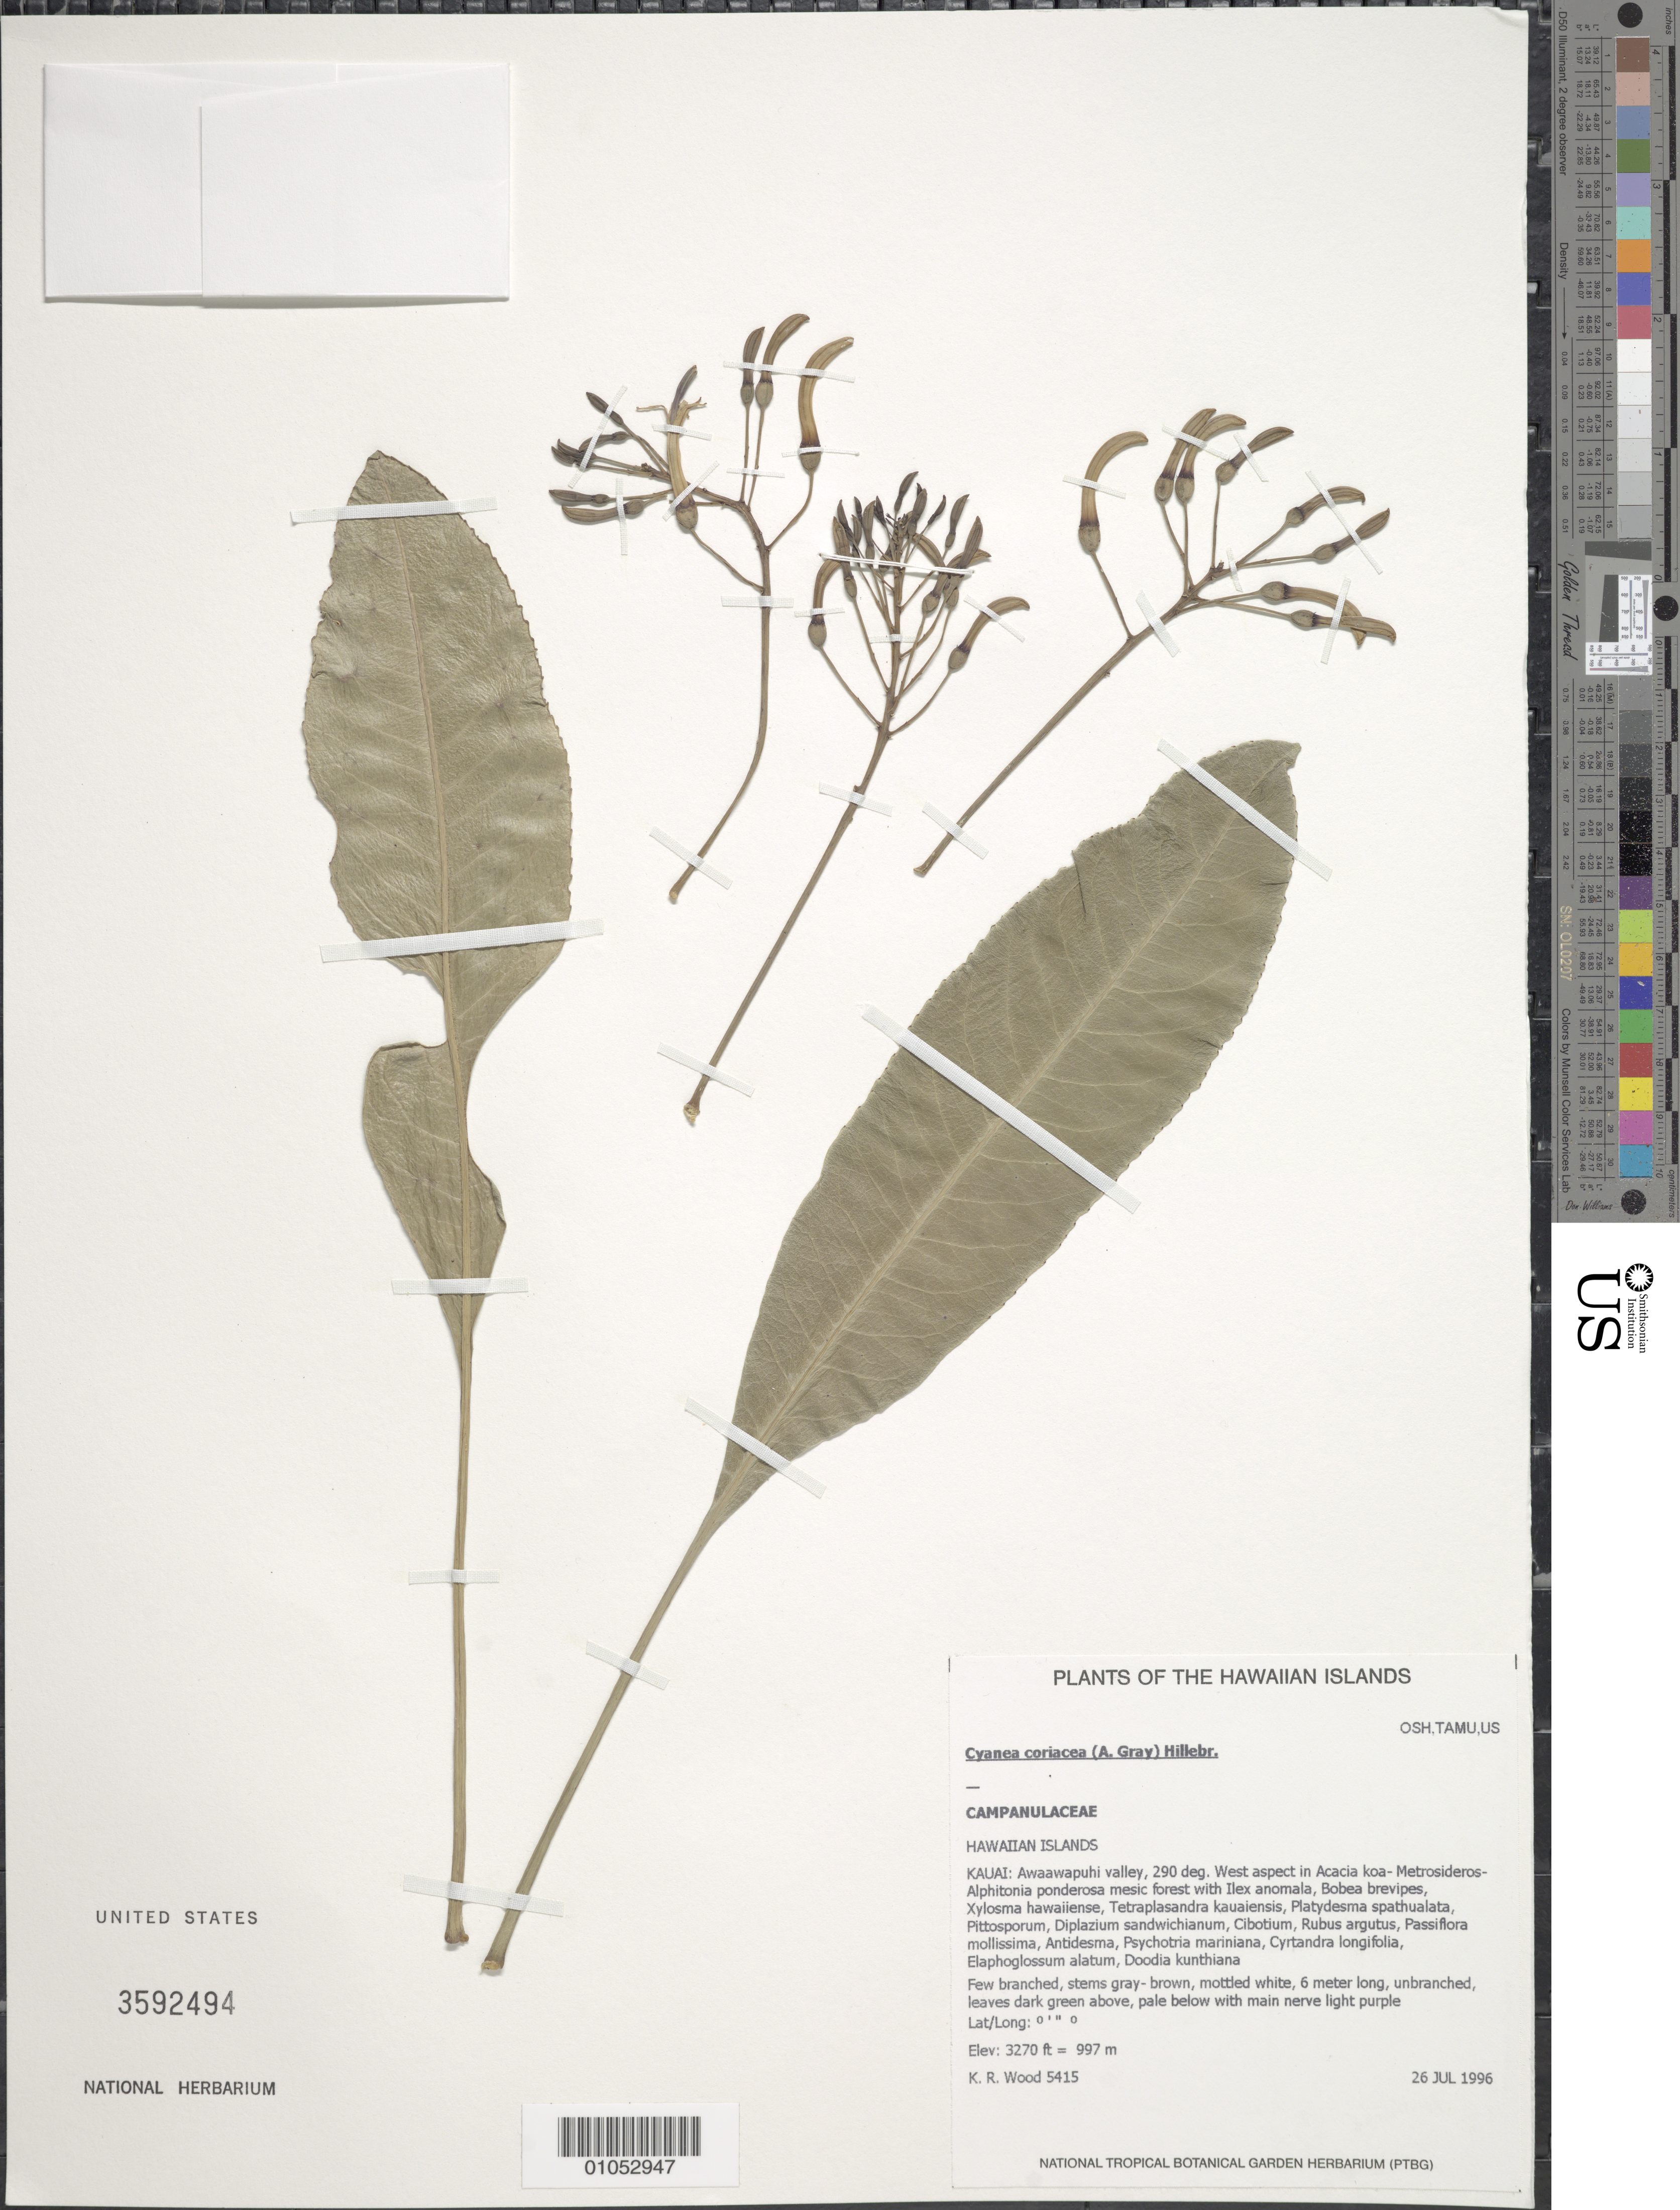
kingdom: Plantae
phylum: Tracheophyta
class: Magnoliopsida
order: Asterales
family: Campanulaceae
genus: Cyanea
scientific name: Cyanea coriacea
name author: (A. Gray) Hillebr.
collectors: K. R. Wood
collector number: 5415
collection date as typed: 26 Jul 1996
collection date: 1996-07-26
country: United States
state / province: Hawaii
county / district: Kauai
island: Kaua'i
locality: Awaawaouhi valley, 200 deg.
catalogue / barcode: US 3592494